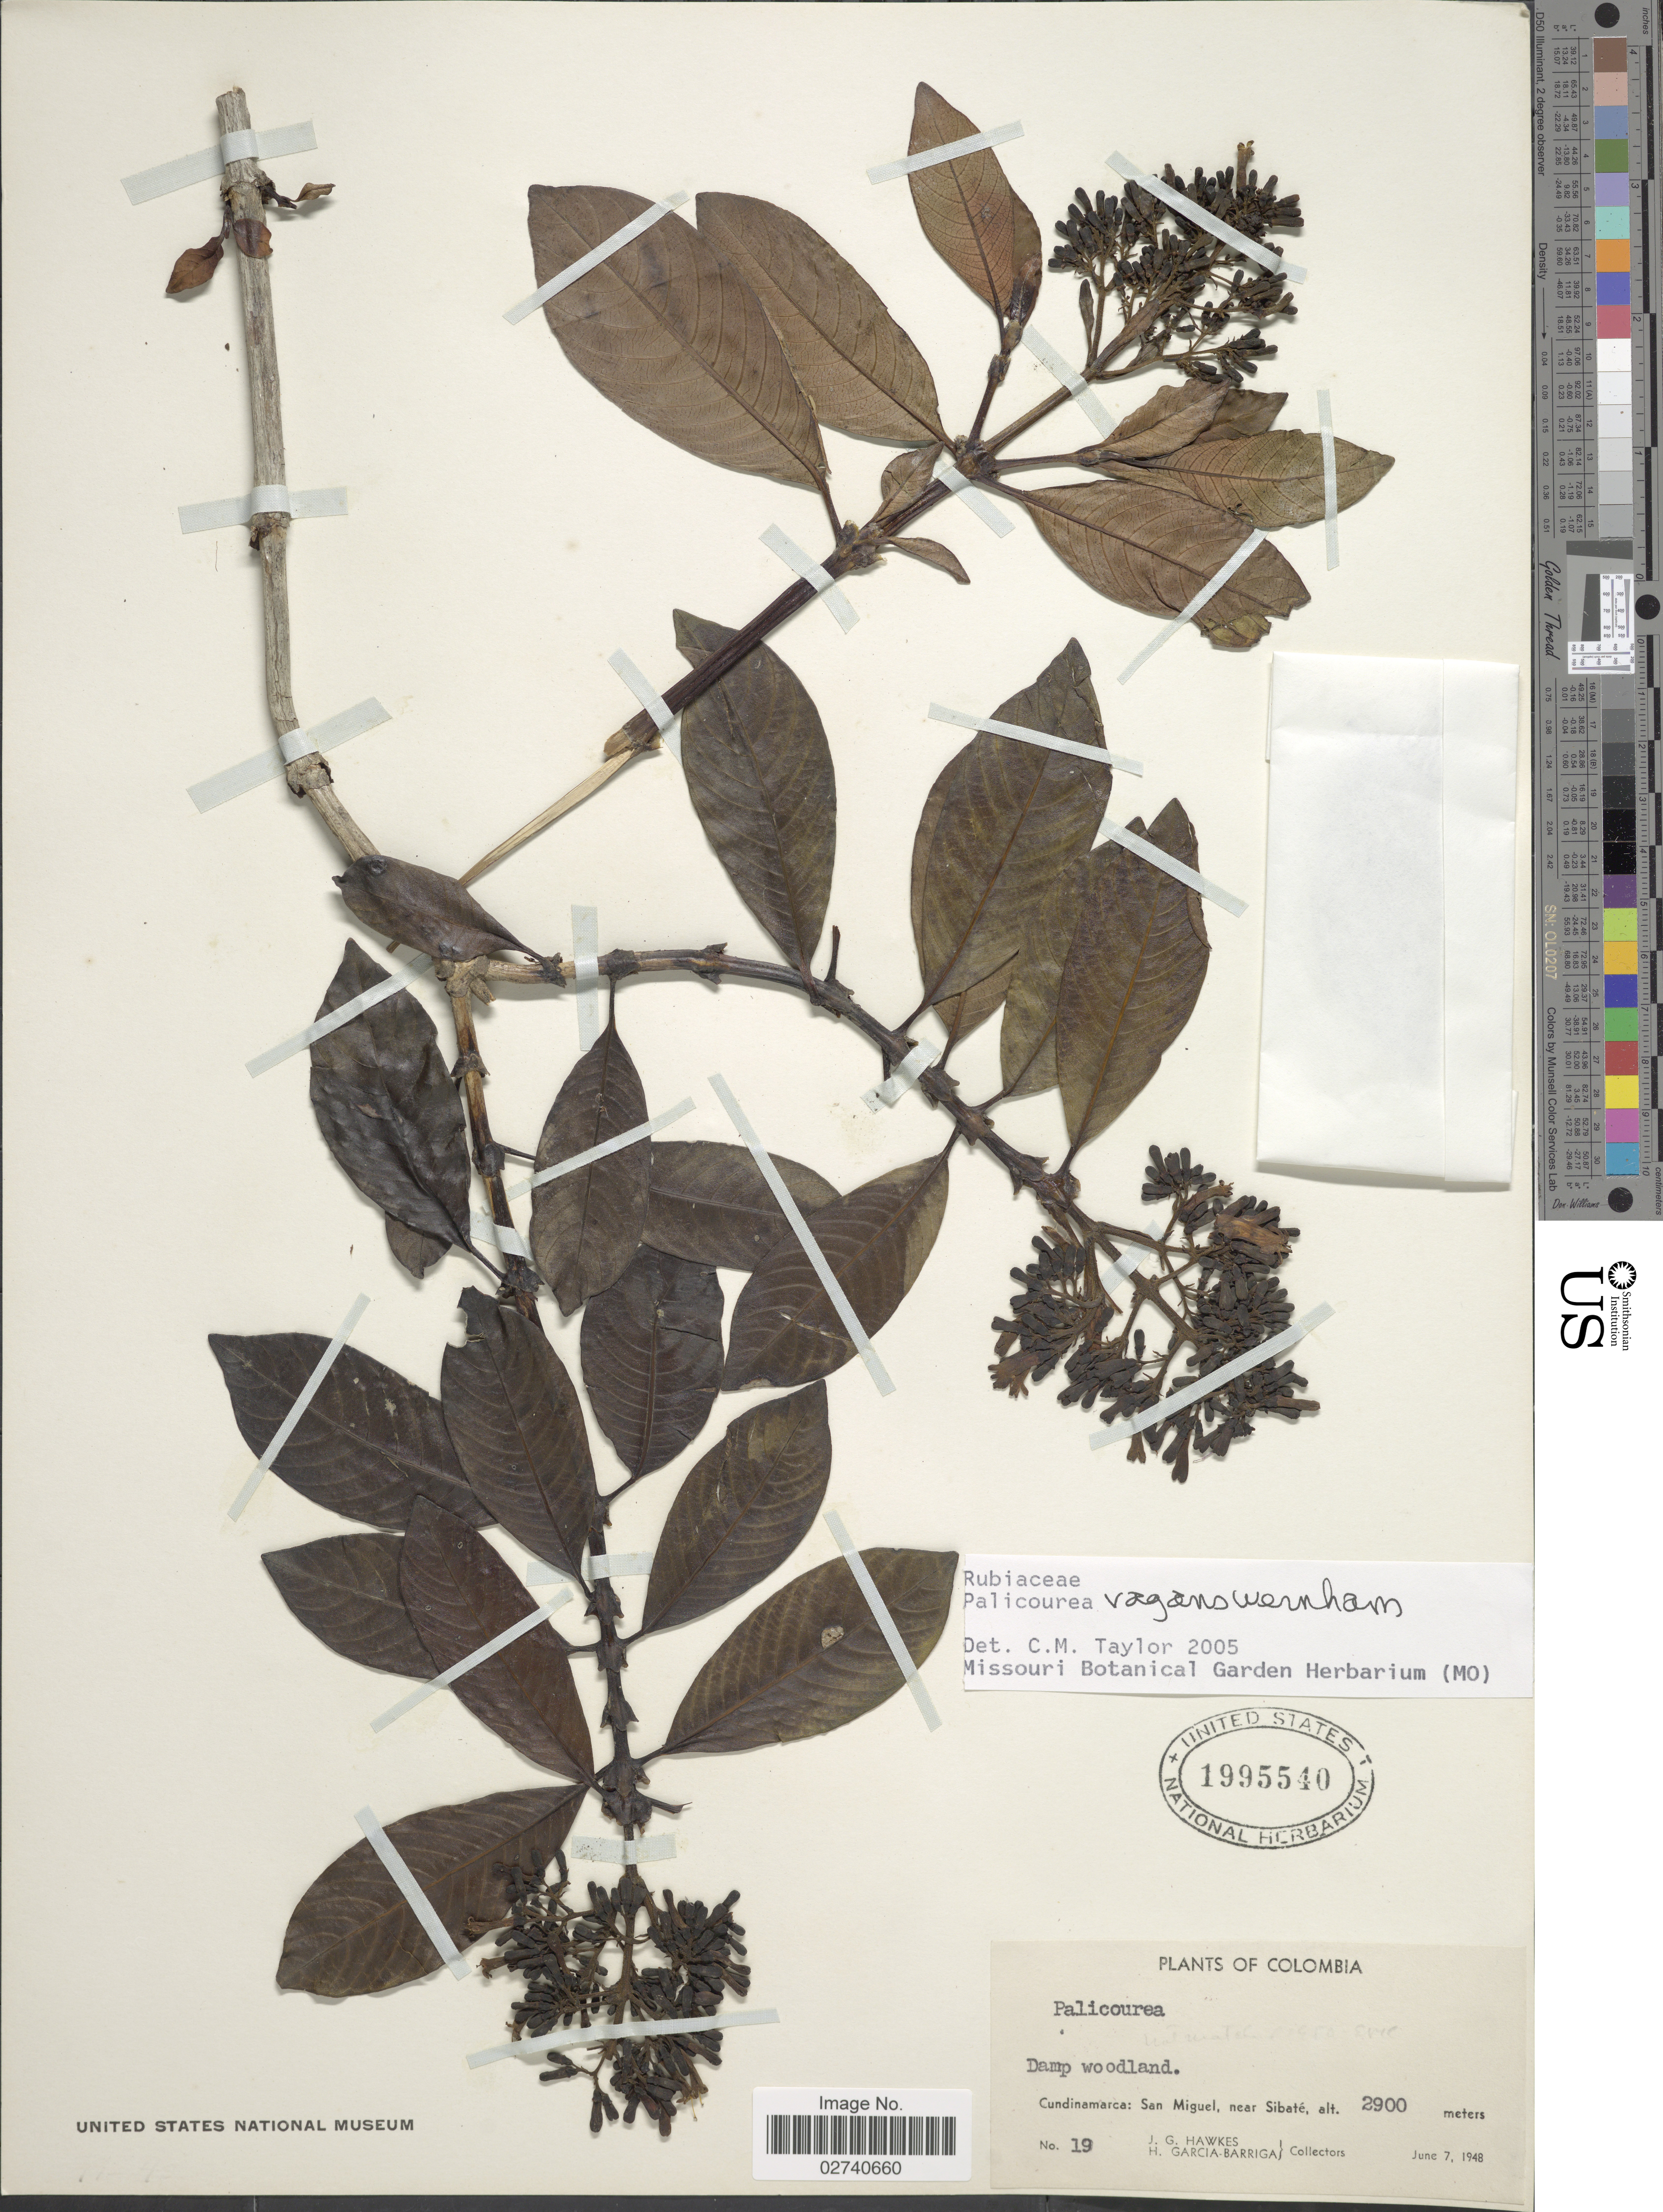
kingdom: Plantae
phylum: Tracheophyta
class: Magnoliopsida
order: Gentianales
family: Rubiaceae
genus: Palicourea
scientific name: Palicourea vagans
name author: Wernham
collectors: J. Hawkes & H. García Barriga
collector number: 19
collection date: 1948-06-07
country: Colombia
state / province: Cundinamarca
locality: San Miguel, near Sibate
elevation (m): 2900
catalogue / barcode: US 1995540